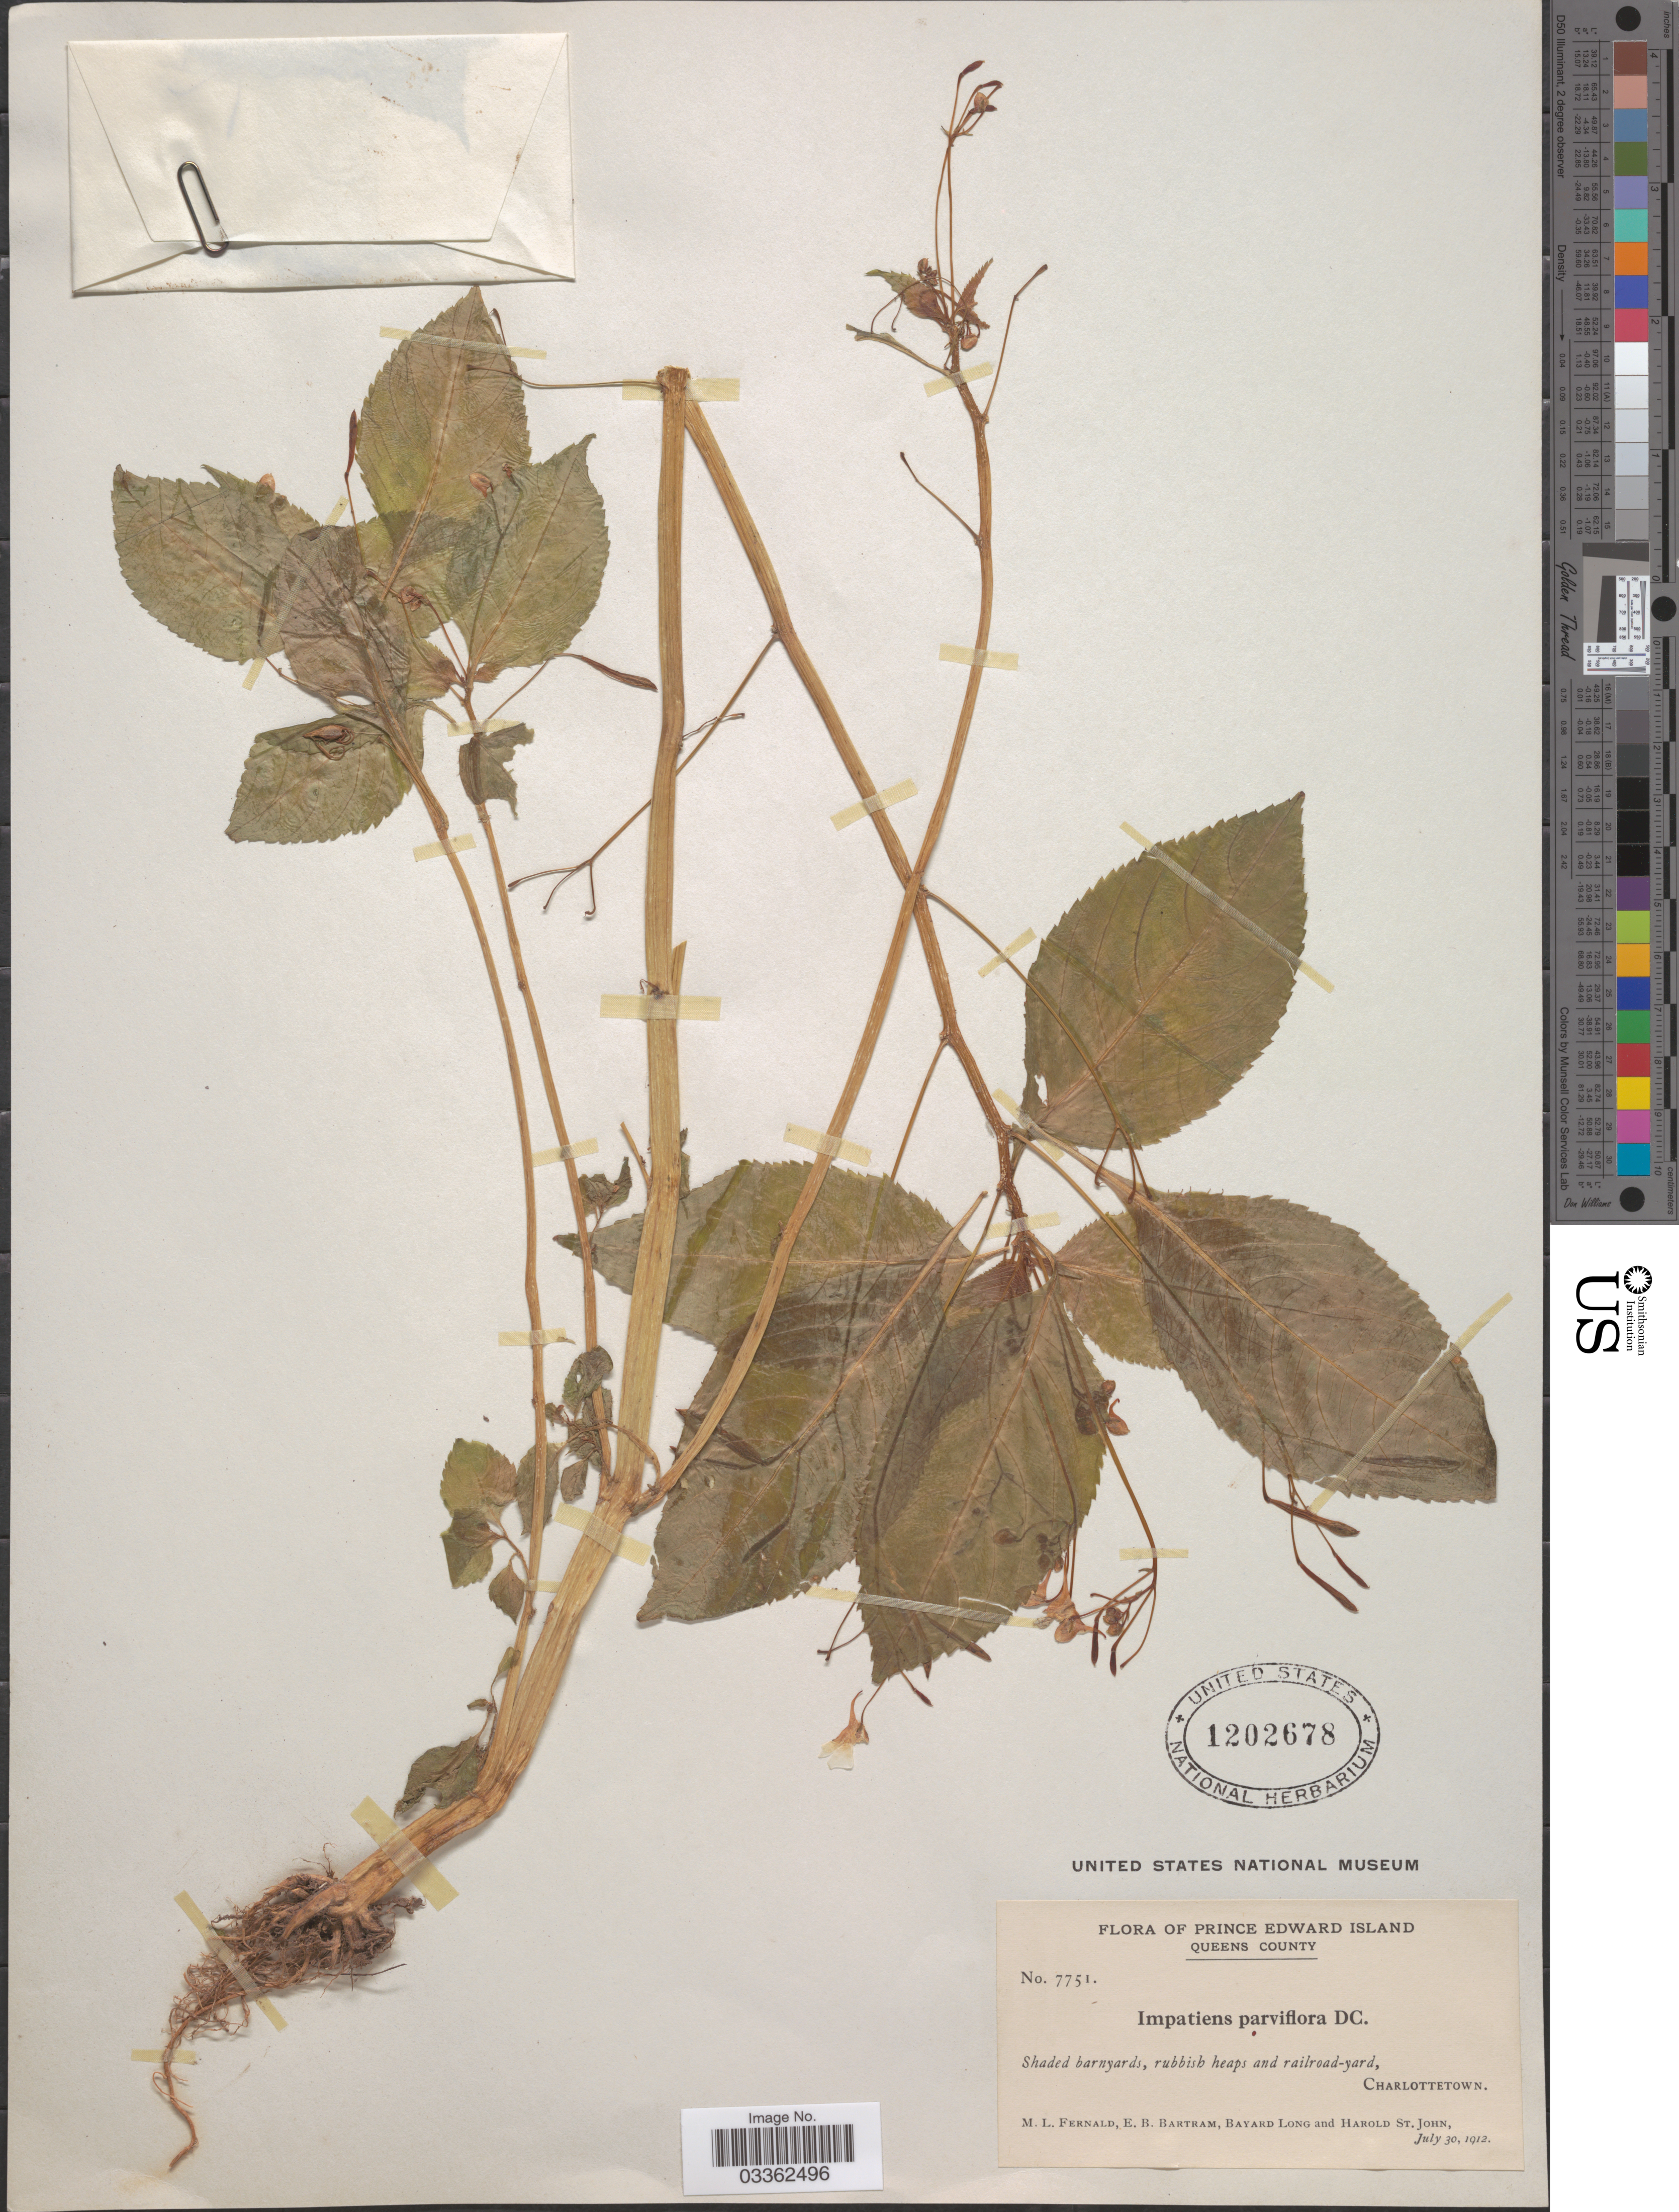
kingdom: Plantae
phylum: Tracheophyta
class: Magnoliopsida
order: Ericales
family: Balsaminaceae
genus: Impatiens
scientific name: Impatiens parviflora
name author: DC.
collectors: M. L. Fernald, E. B. Bartram, B. Long & H. St. John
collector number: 7751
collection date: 1912-07-30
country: Canada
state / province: Prince Edward Island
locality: Queens County. Charlottetown.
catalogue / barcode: US 1202678